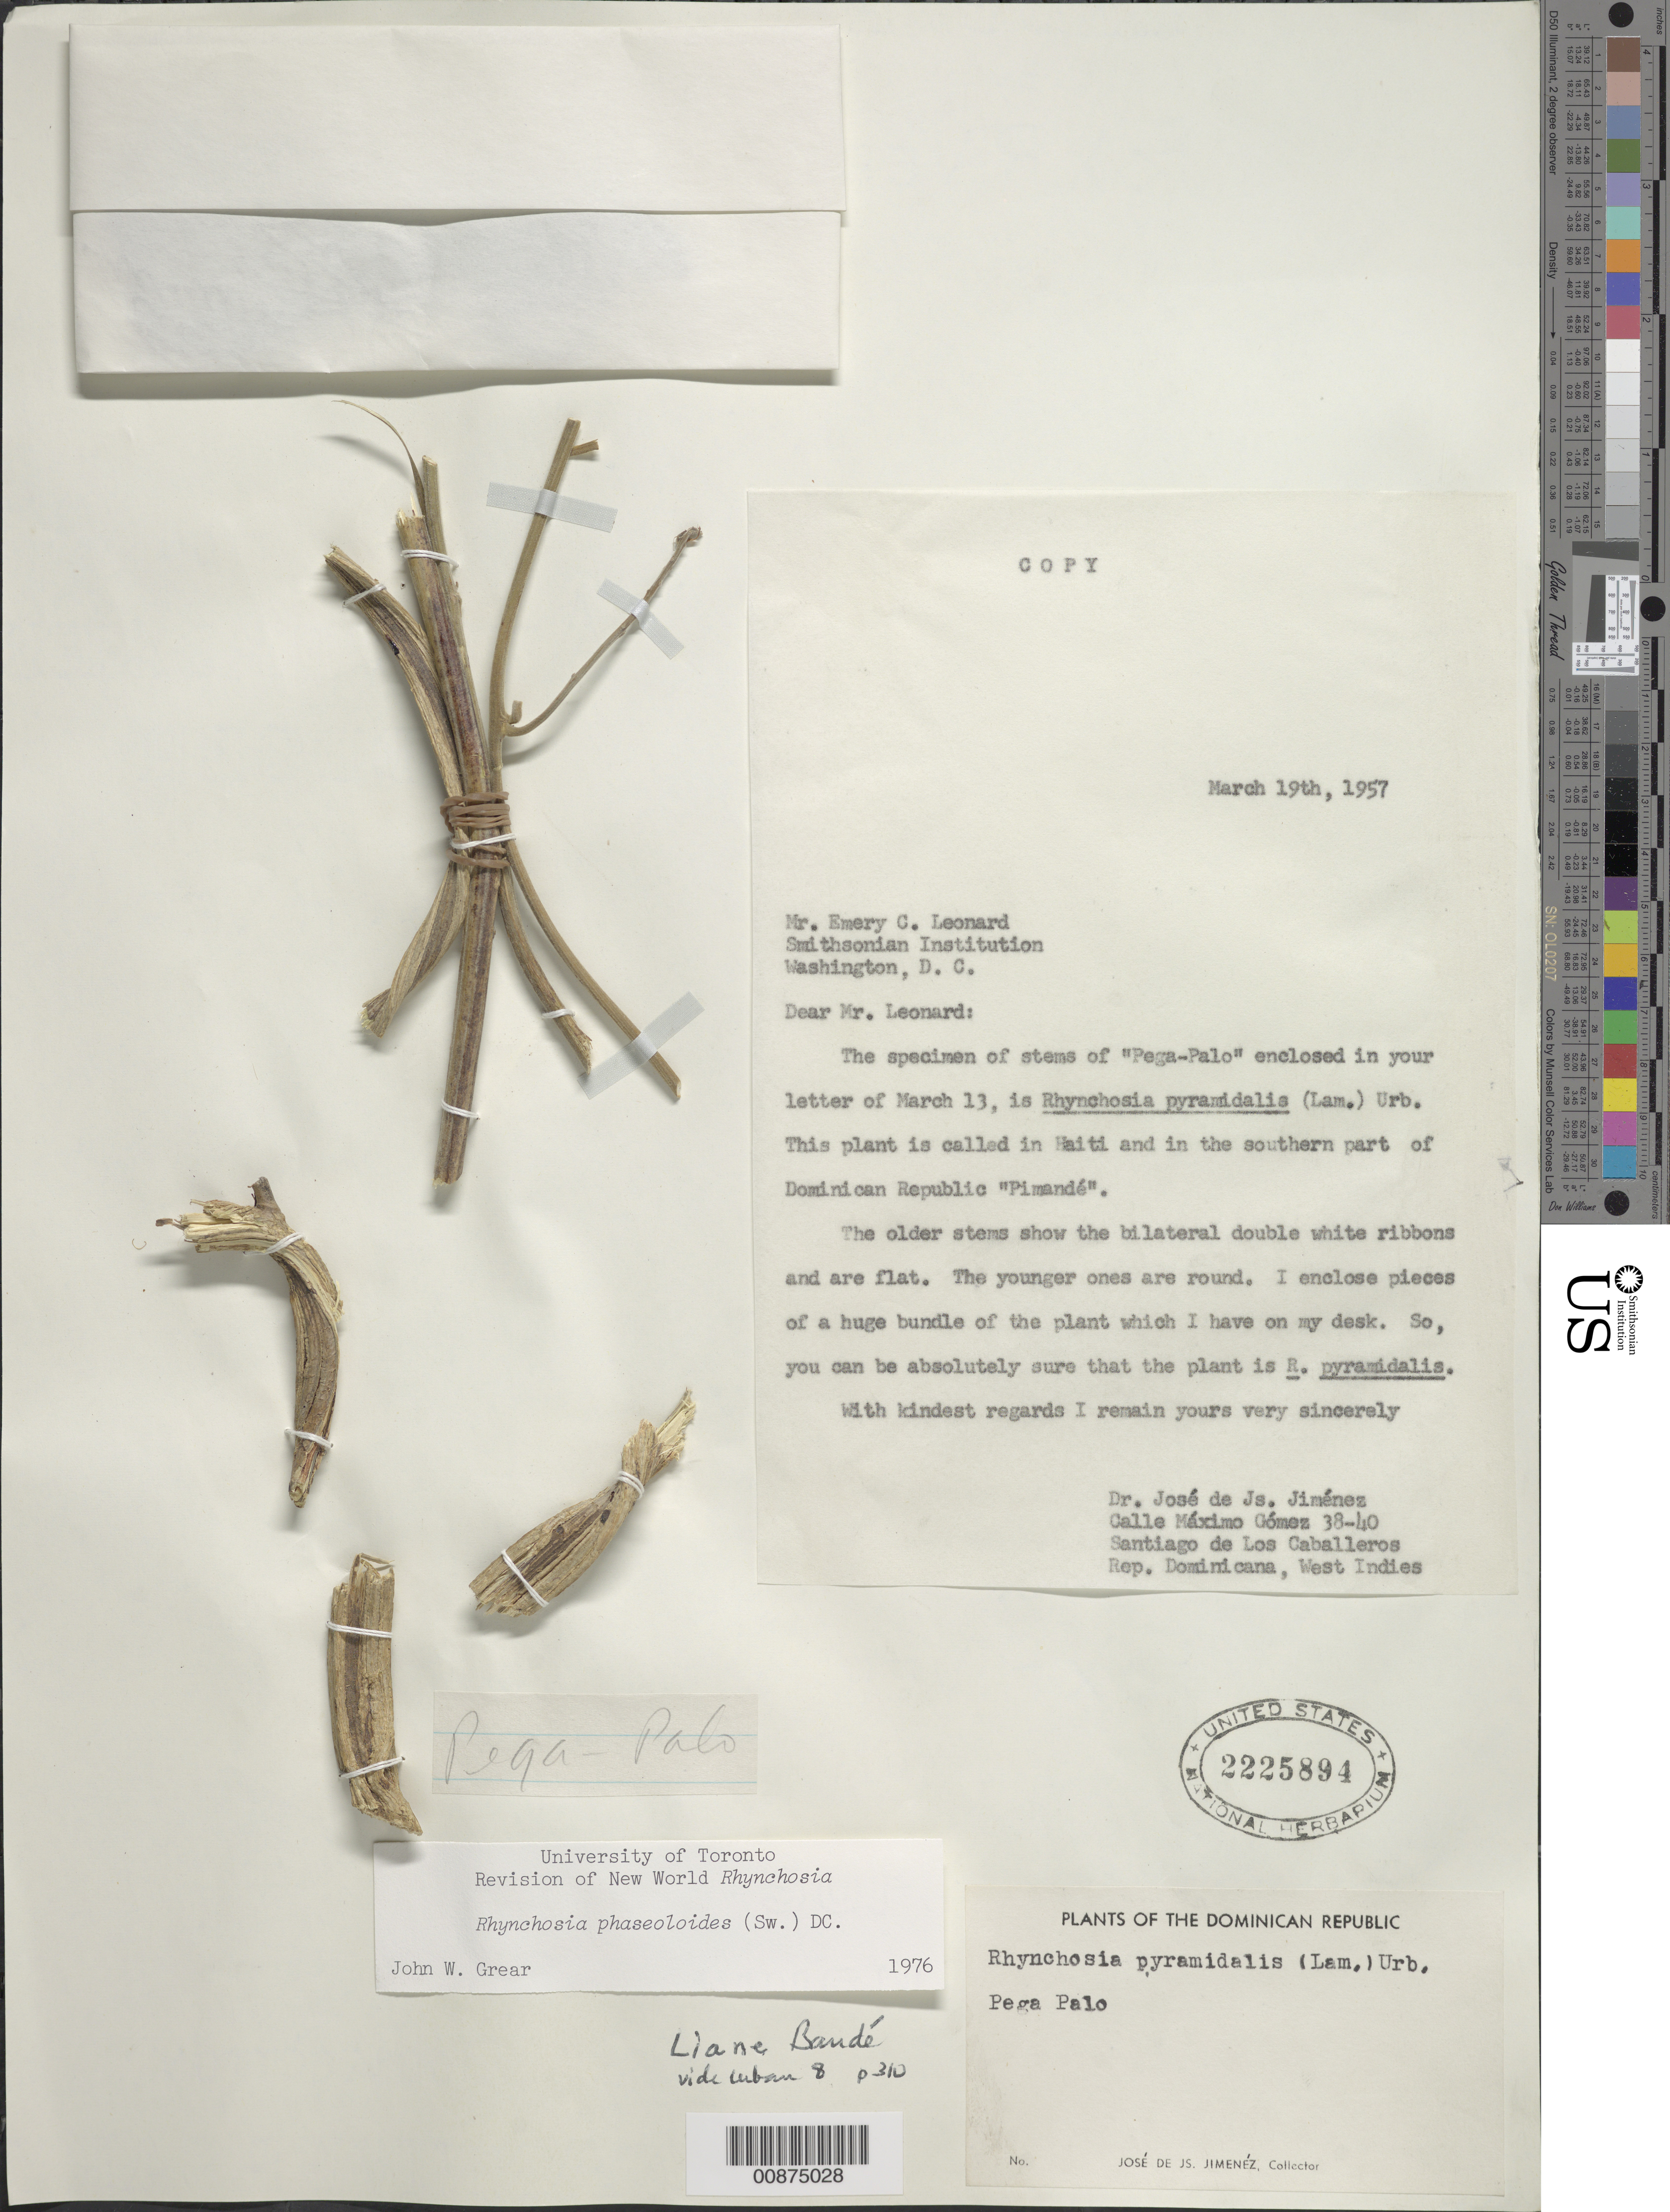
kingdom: Plantae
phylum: Tracheophyta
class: Magnoliopsida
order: Fabales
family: Fabaceae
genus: Rhynchosia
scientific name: Rhynchosia phaseoloides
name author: (Sw.) DC.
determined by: Grear, J. W., Jr.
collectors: J. J. Jiménez Almonte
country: Dominican Republic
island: Hispaniola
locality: Dominican Republic.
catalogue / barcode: US 2225894